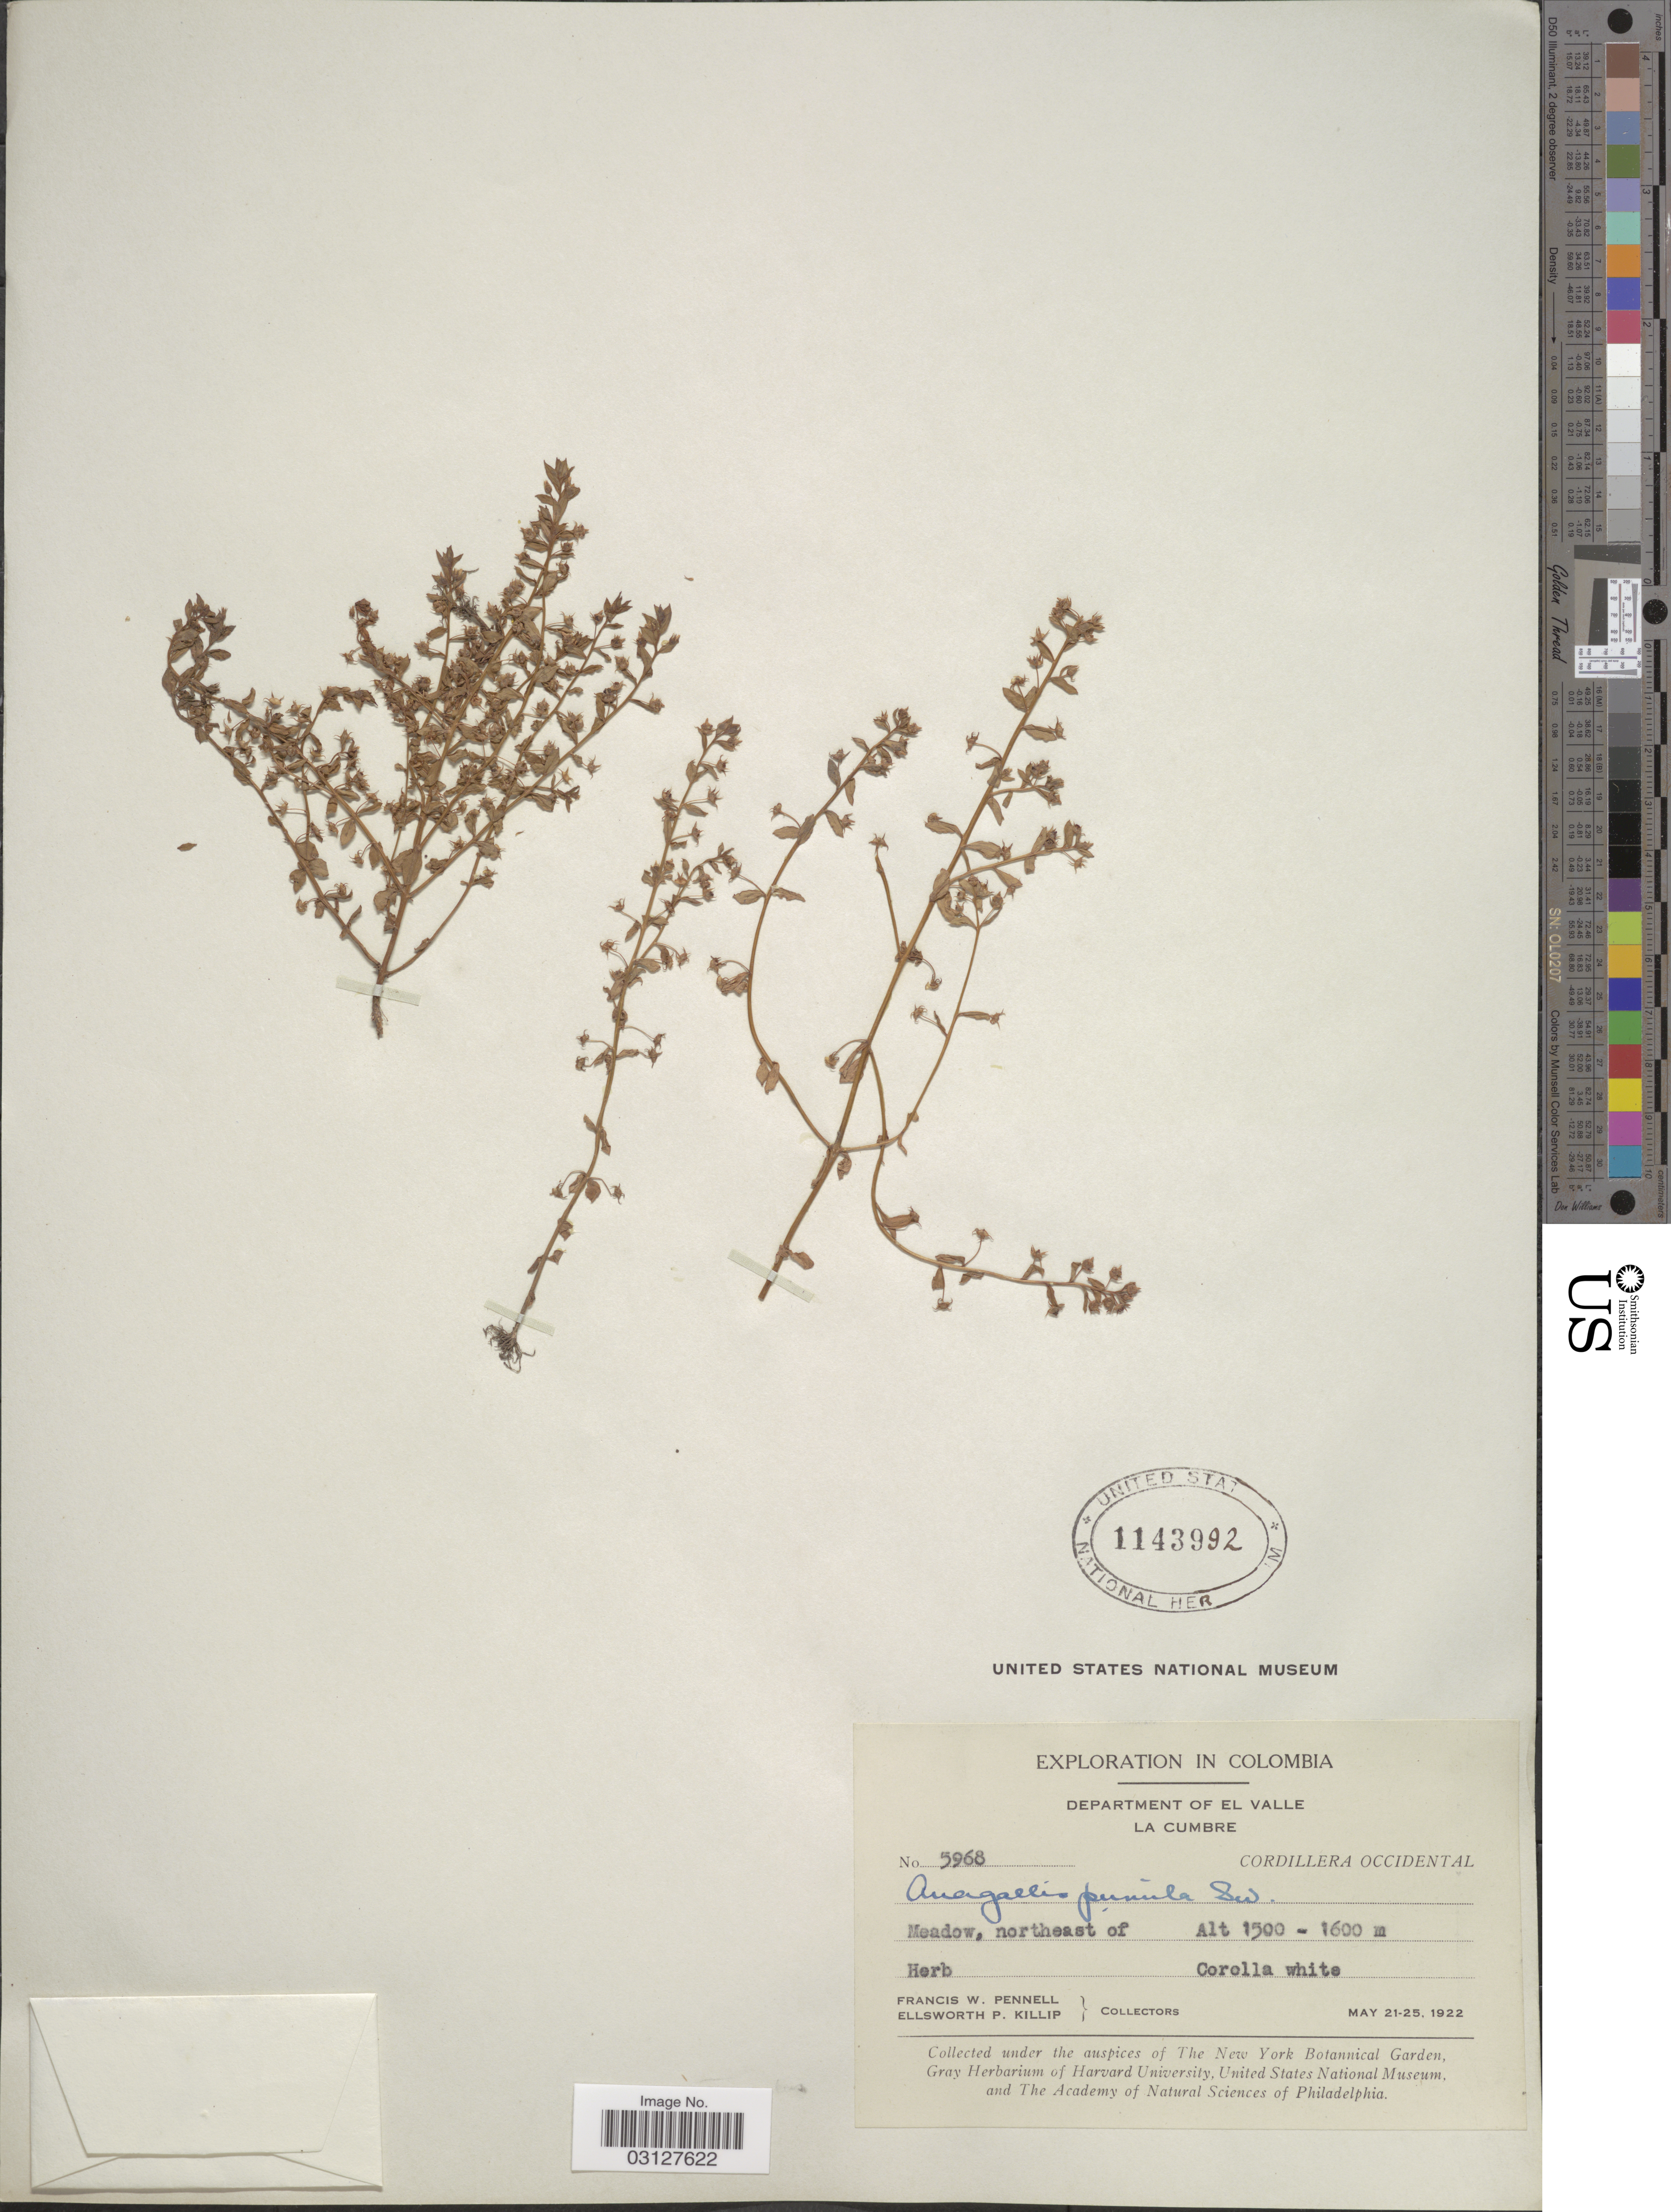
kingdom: Plantae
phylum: Tracheophyta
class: Magnoliopsida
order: Ericales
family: Primulaceae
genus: Anagallis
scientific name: Anagallis pumila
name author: Sw.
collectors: F. W. Pennell & E. P. Killip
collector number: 5968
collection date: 1922-05-21/1922-05-25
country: Colombia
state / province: Valle del Cauca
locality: Department of El Valle, La Cumbre, Cordillera Occidental, northeast of.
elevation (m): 1500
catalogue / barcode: US 1143992